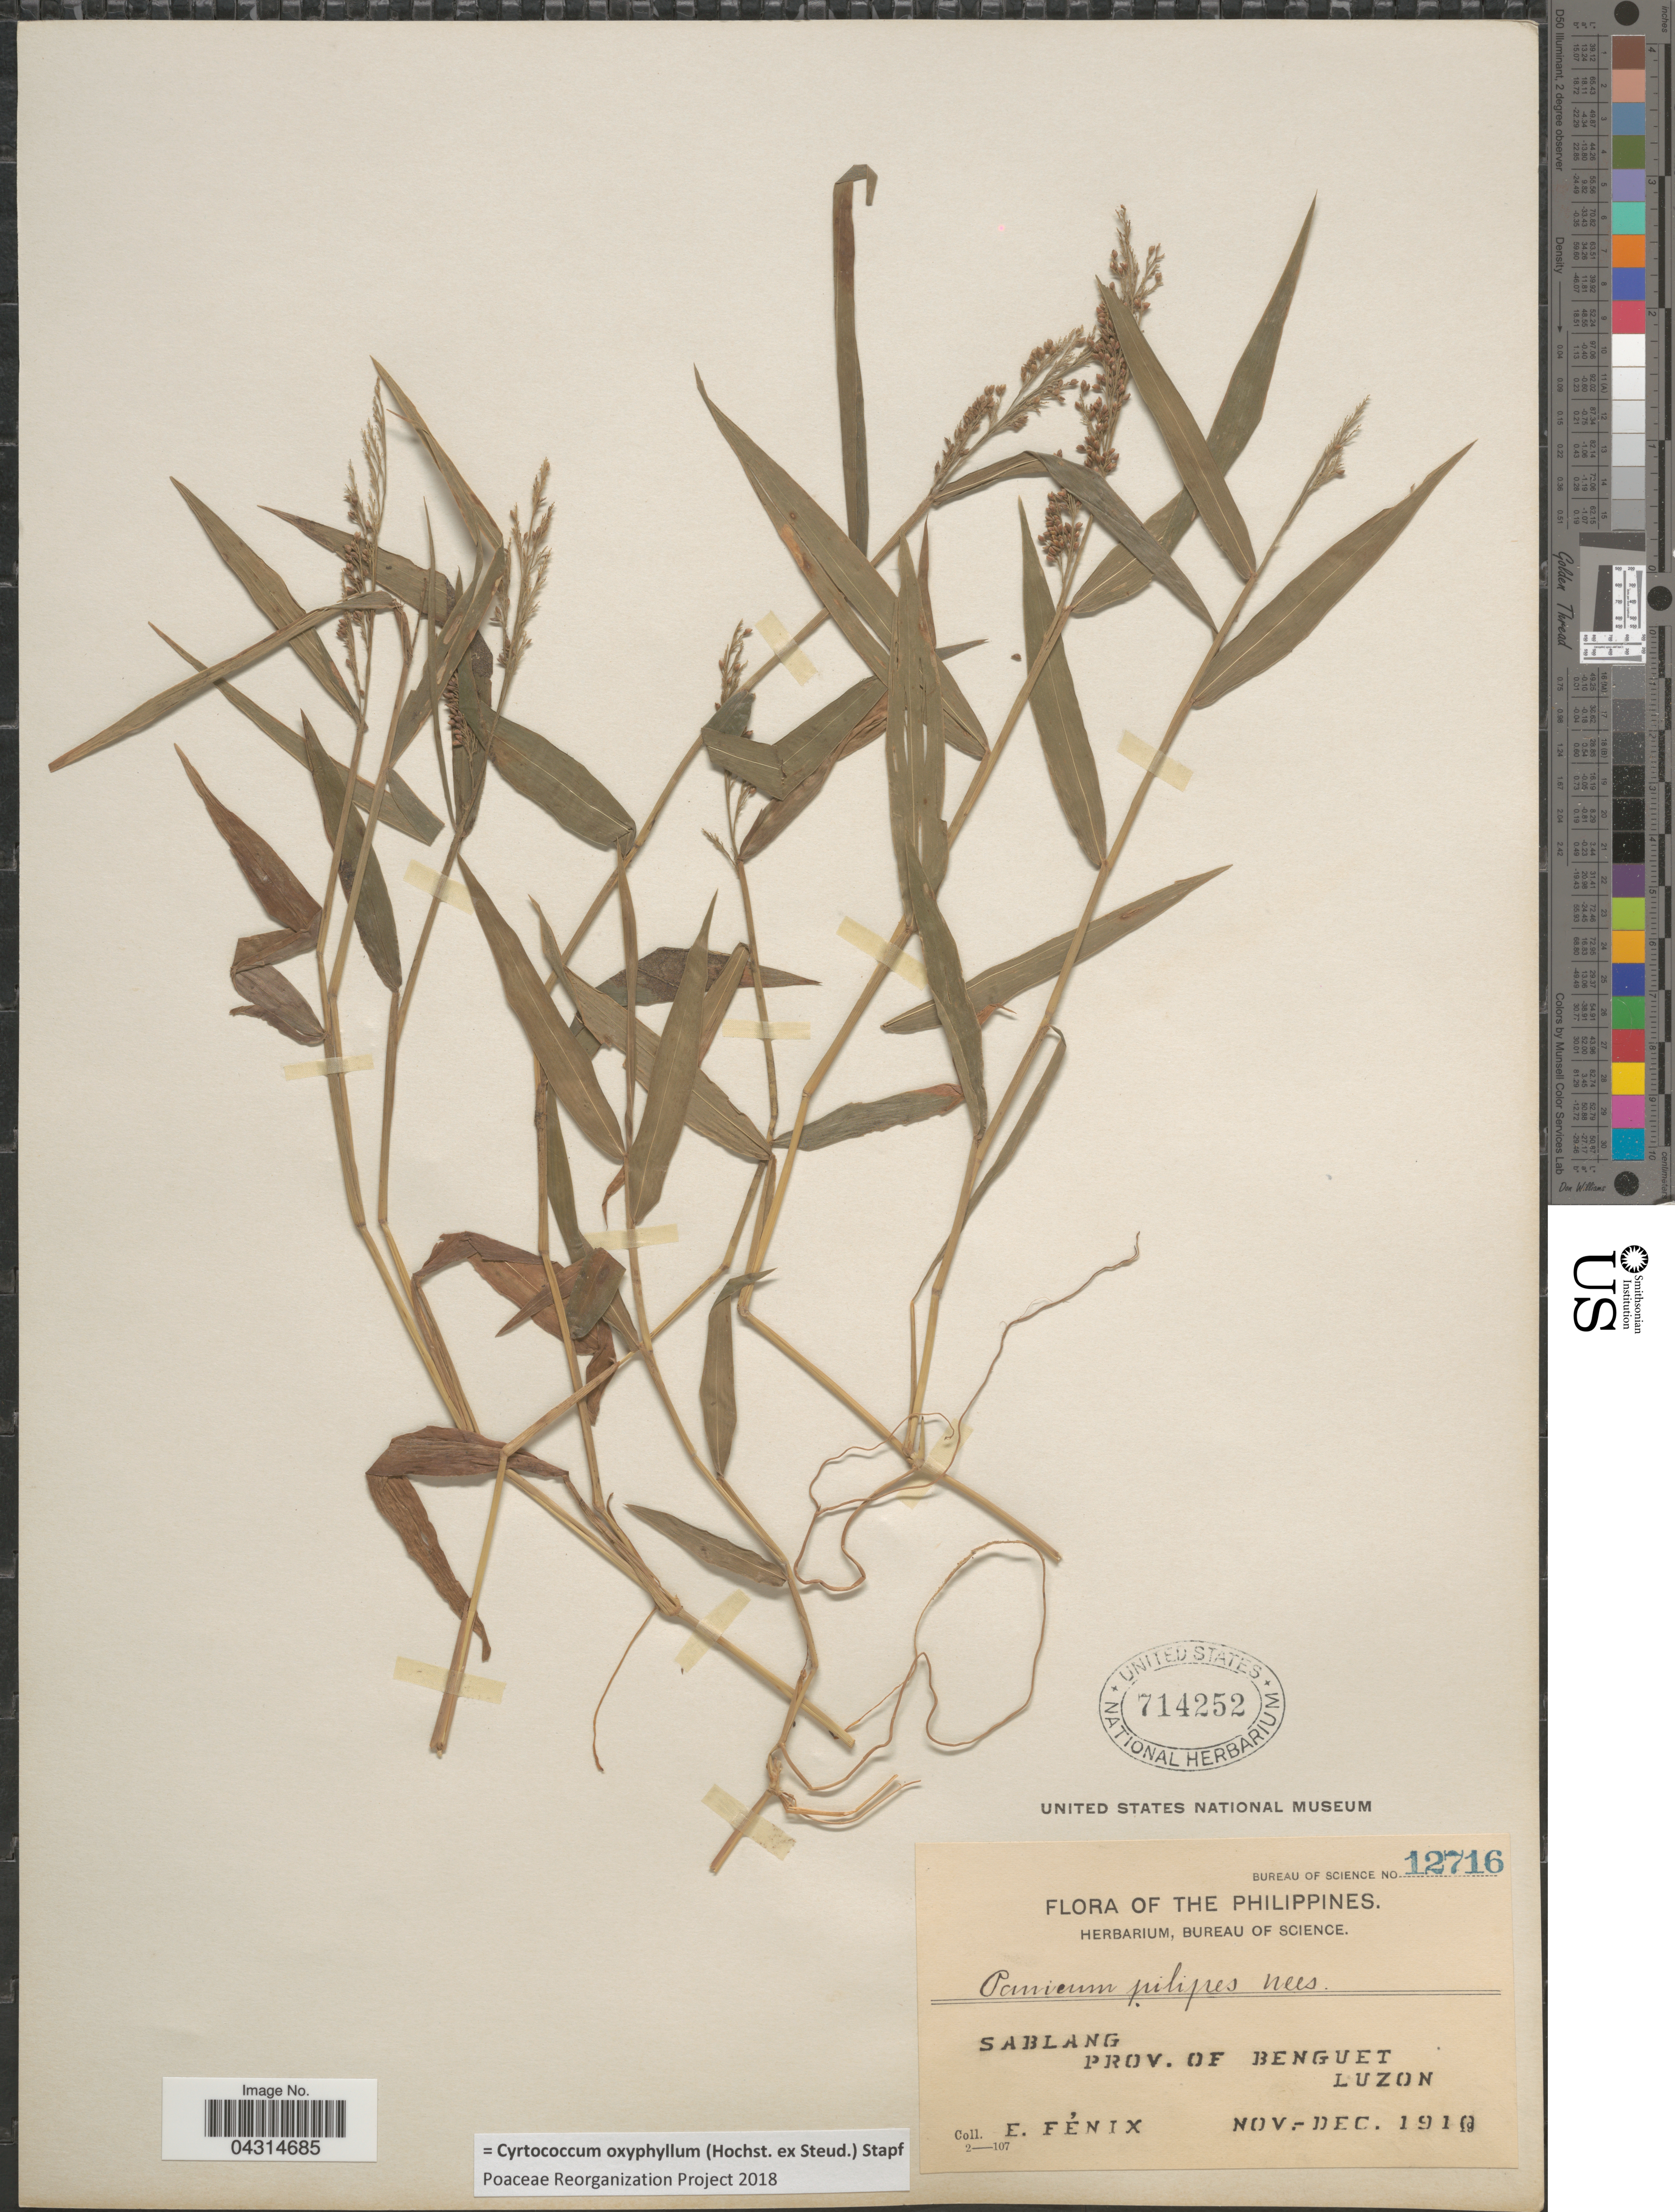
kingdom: Plantae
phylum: Tracheophyta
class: Liliopsida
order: Poales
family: Poaceae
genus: Cyrtococcum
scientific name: Cyrtococcum oxyphyllum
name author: (Steud.) Stapf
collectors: E. Fénix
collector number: Bureau of Science 12716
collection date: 1910-11/1910-12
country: Philippines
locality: Sablang, Prov. of Benguet, Luzon.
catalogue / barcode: US 714252